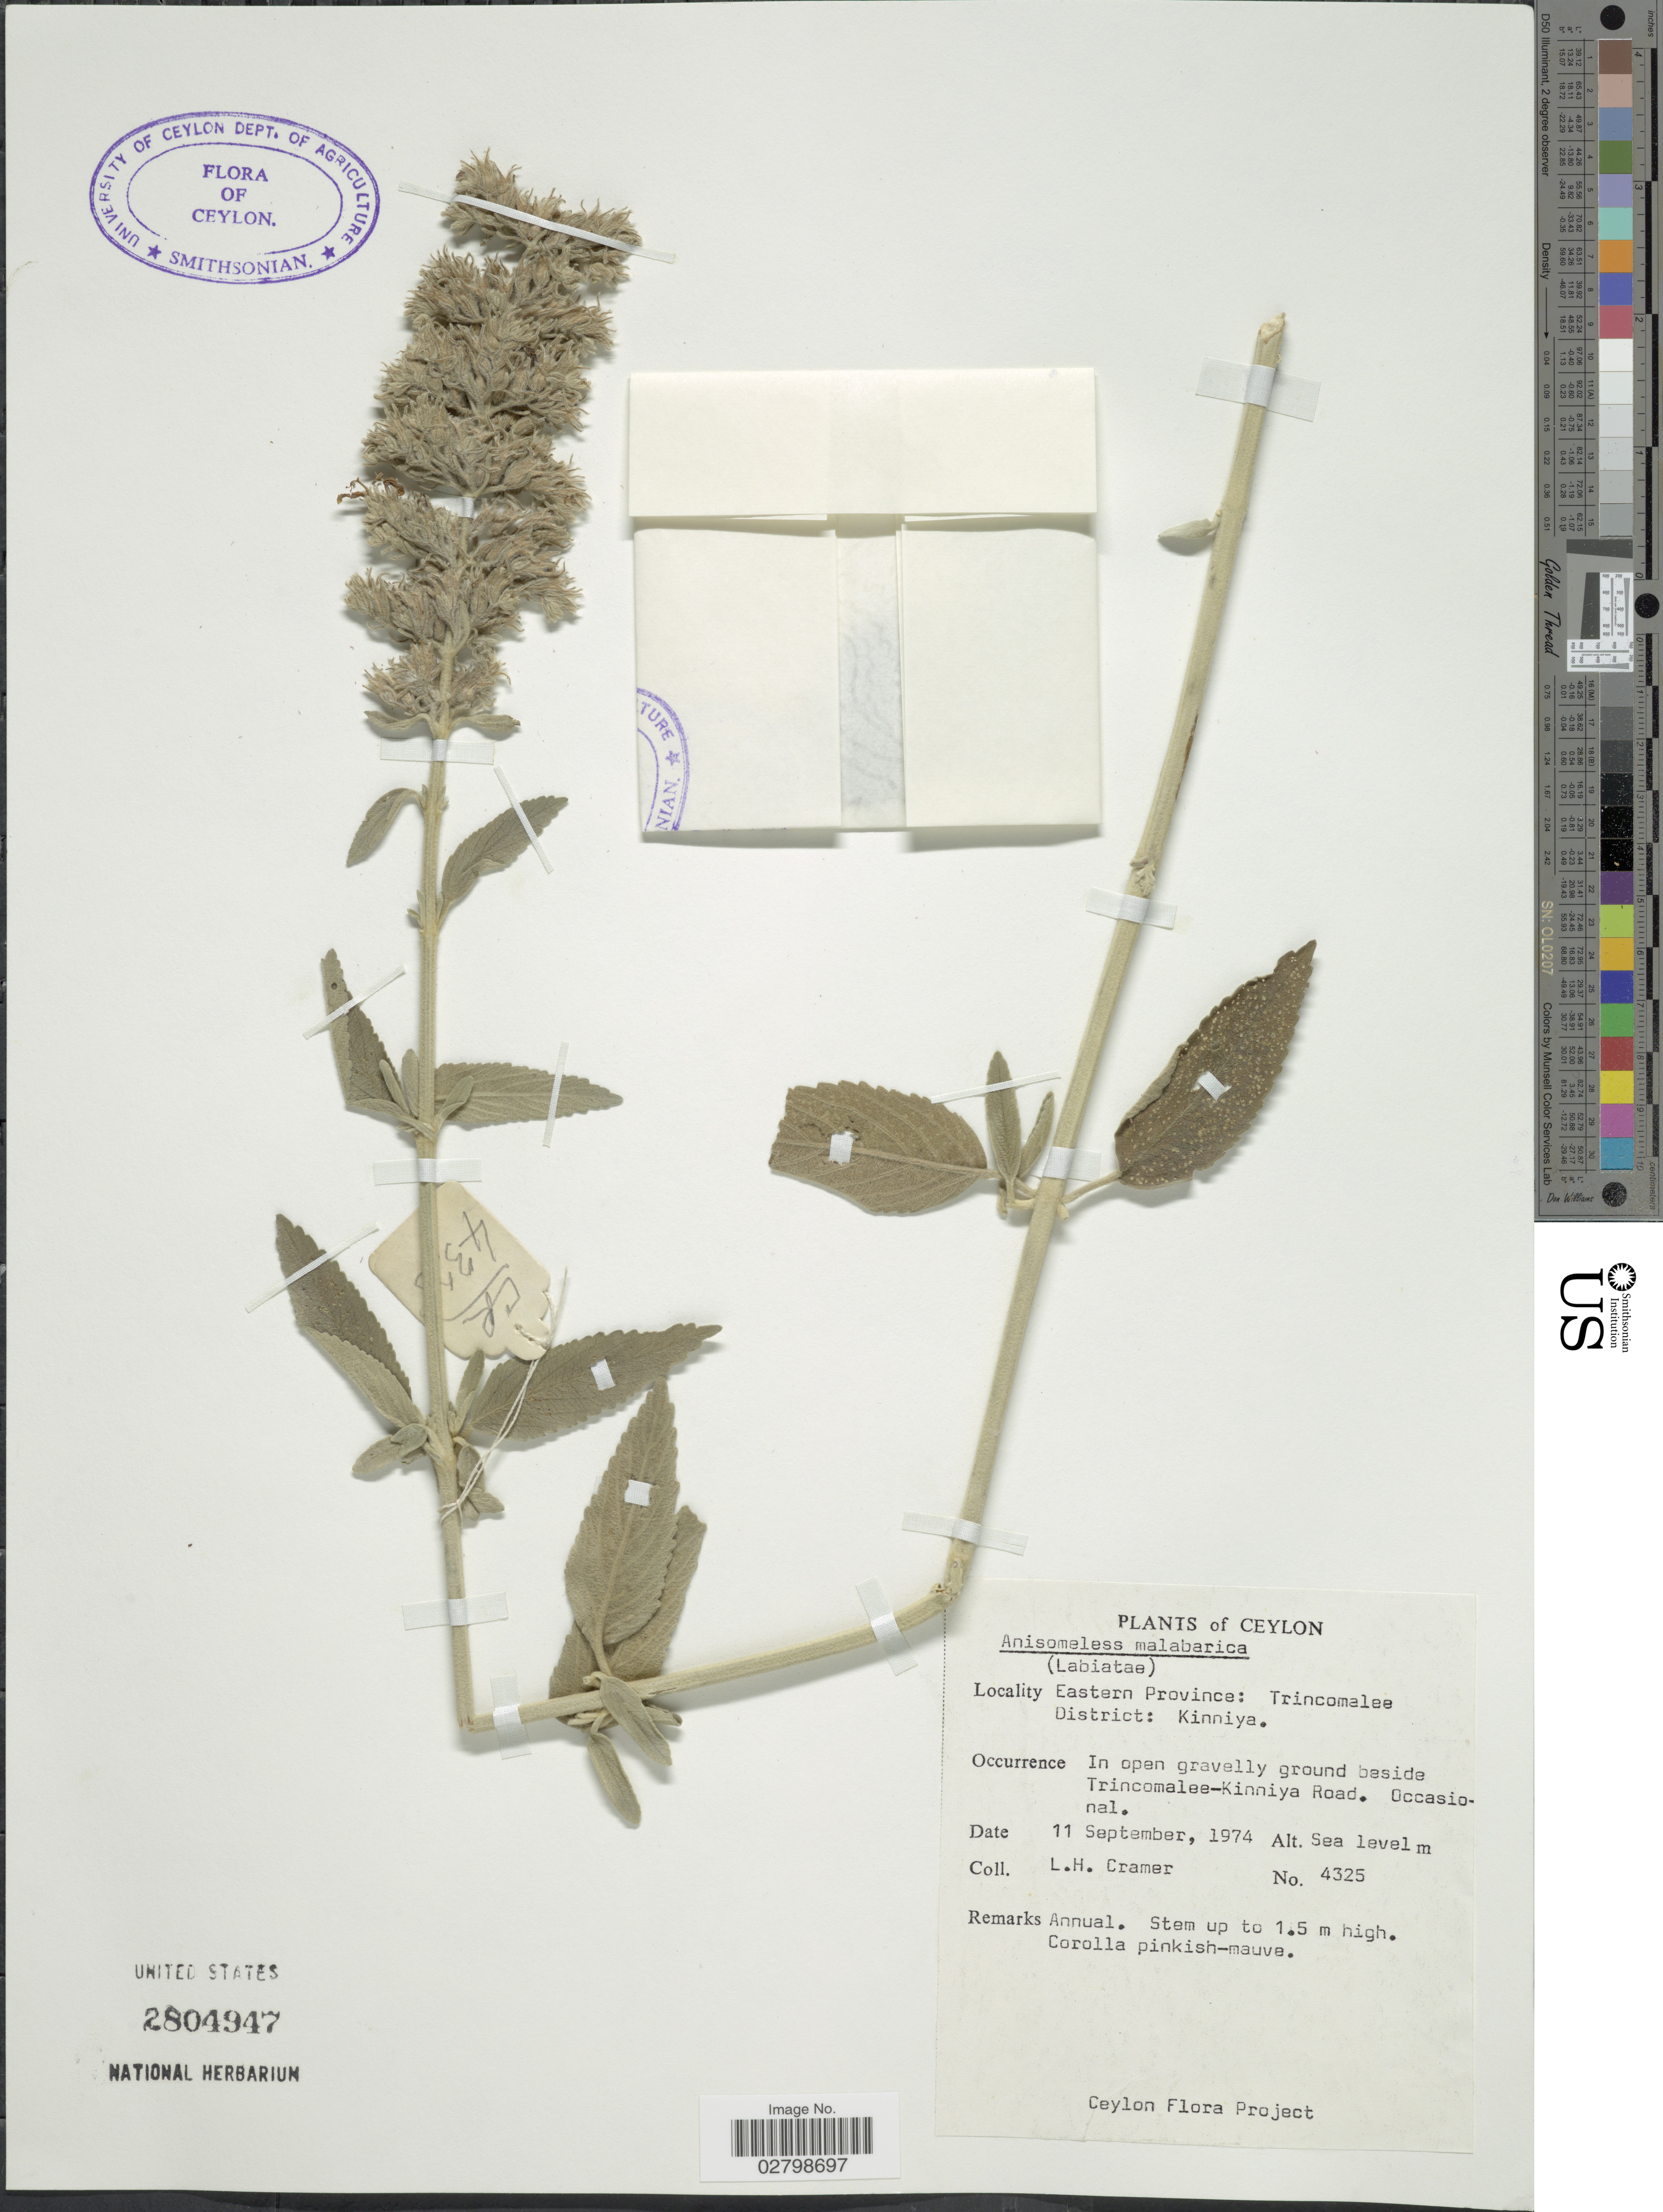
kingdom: Plantae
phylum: Tracheophyta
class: Magnoliopsida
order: Lamiales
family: Lamiaceae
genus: Anisomeles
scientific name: Anisomeles malabarica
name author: (L.) R. Br. ex Sims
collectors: L. H. Cramer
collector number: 4325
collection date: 1974-09-11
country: Sri Lanka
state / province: Eastern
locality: Ceylon, Trincomalee District: Kinniya.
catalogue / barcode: US 2804947